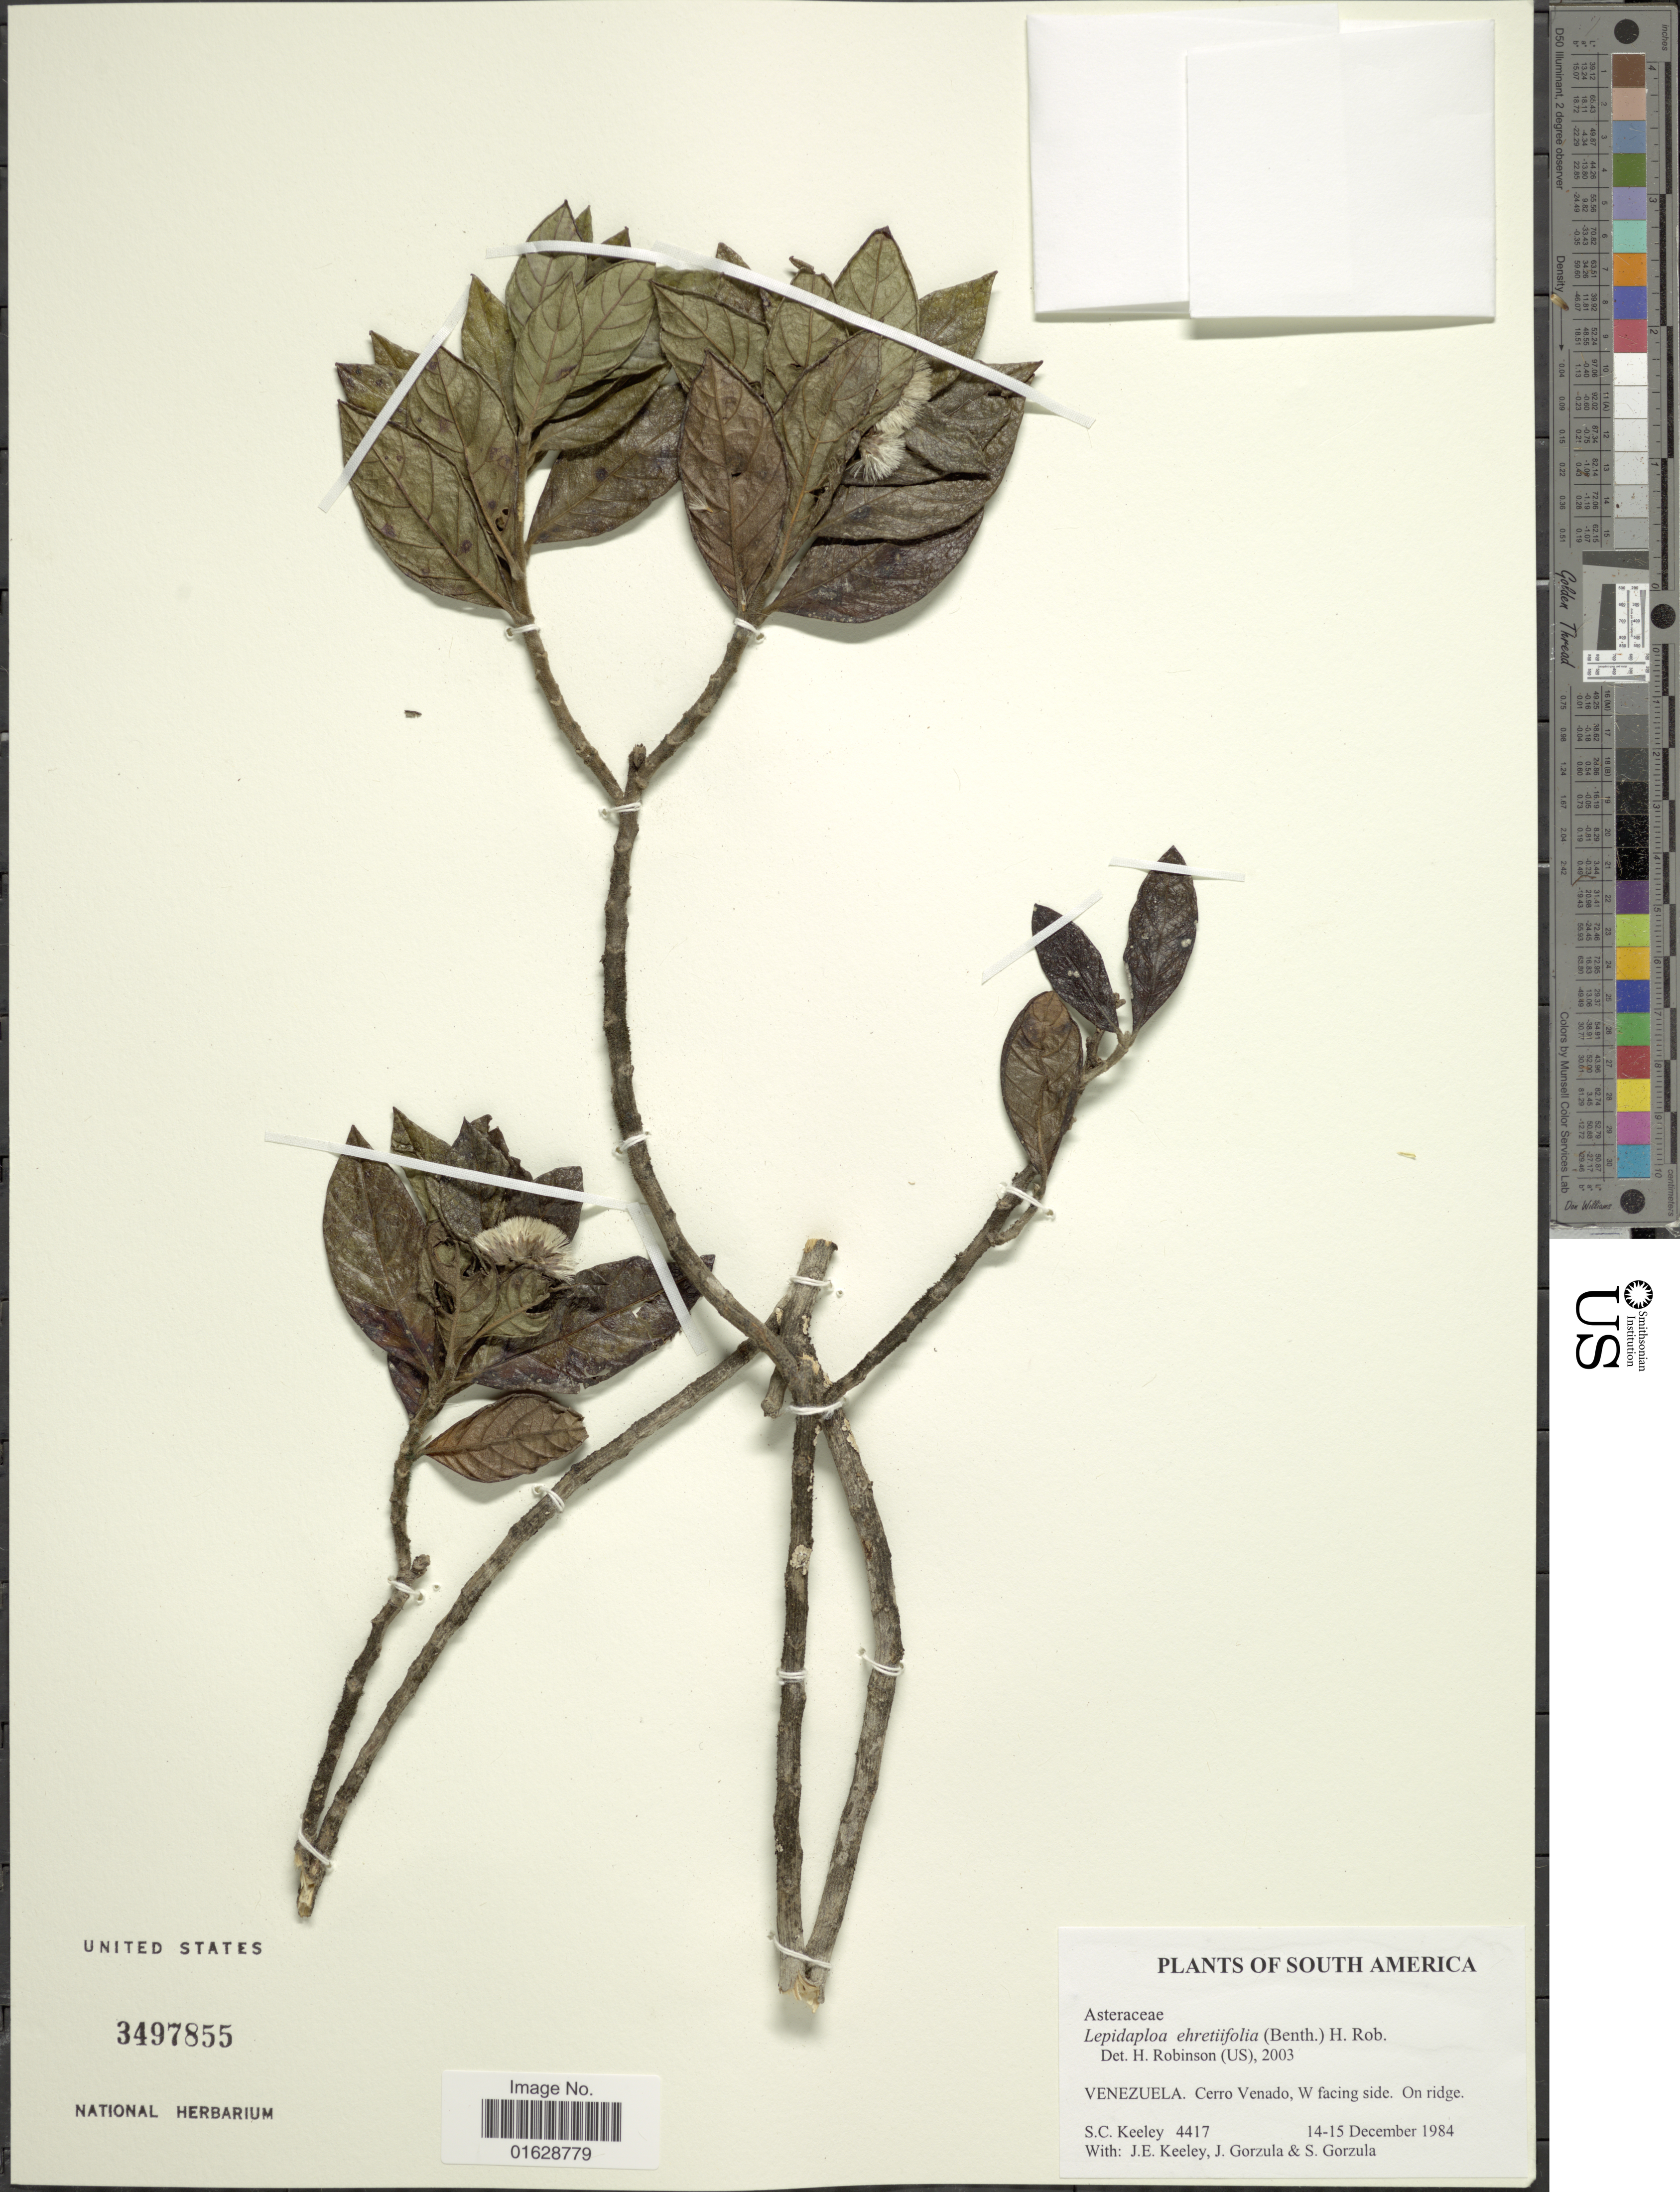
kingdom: Plantae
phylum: Tracheophyta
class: Magnoliopsida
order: Asterales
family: Asteraceae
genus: Lepidaploa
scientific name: Lepidaploa ehretiifolia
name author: (Benth.) H. Rob.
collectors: S. C. Keeley, J. E. Keeley, J. Gorzula & S. Gorzula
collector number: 4417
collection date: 1984-12-14/1984-12-15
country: Venezuela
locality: Cerro Venado, W facing side. On ridge.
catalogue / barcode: US 3497855